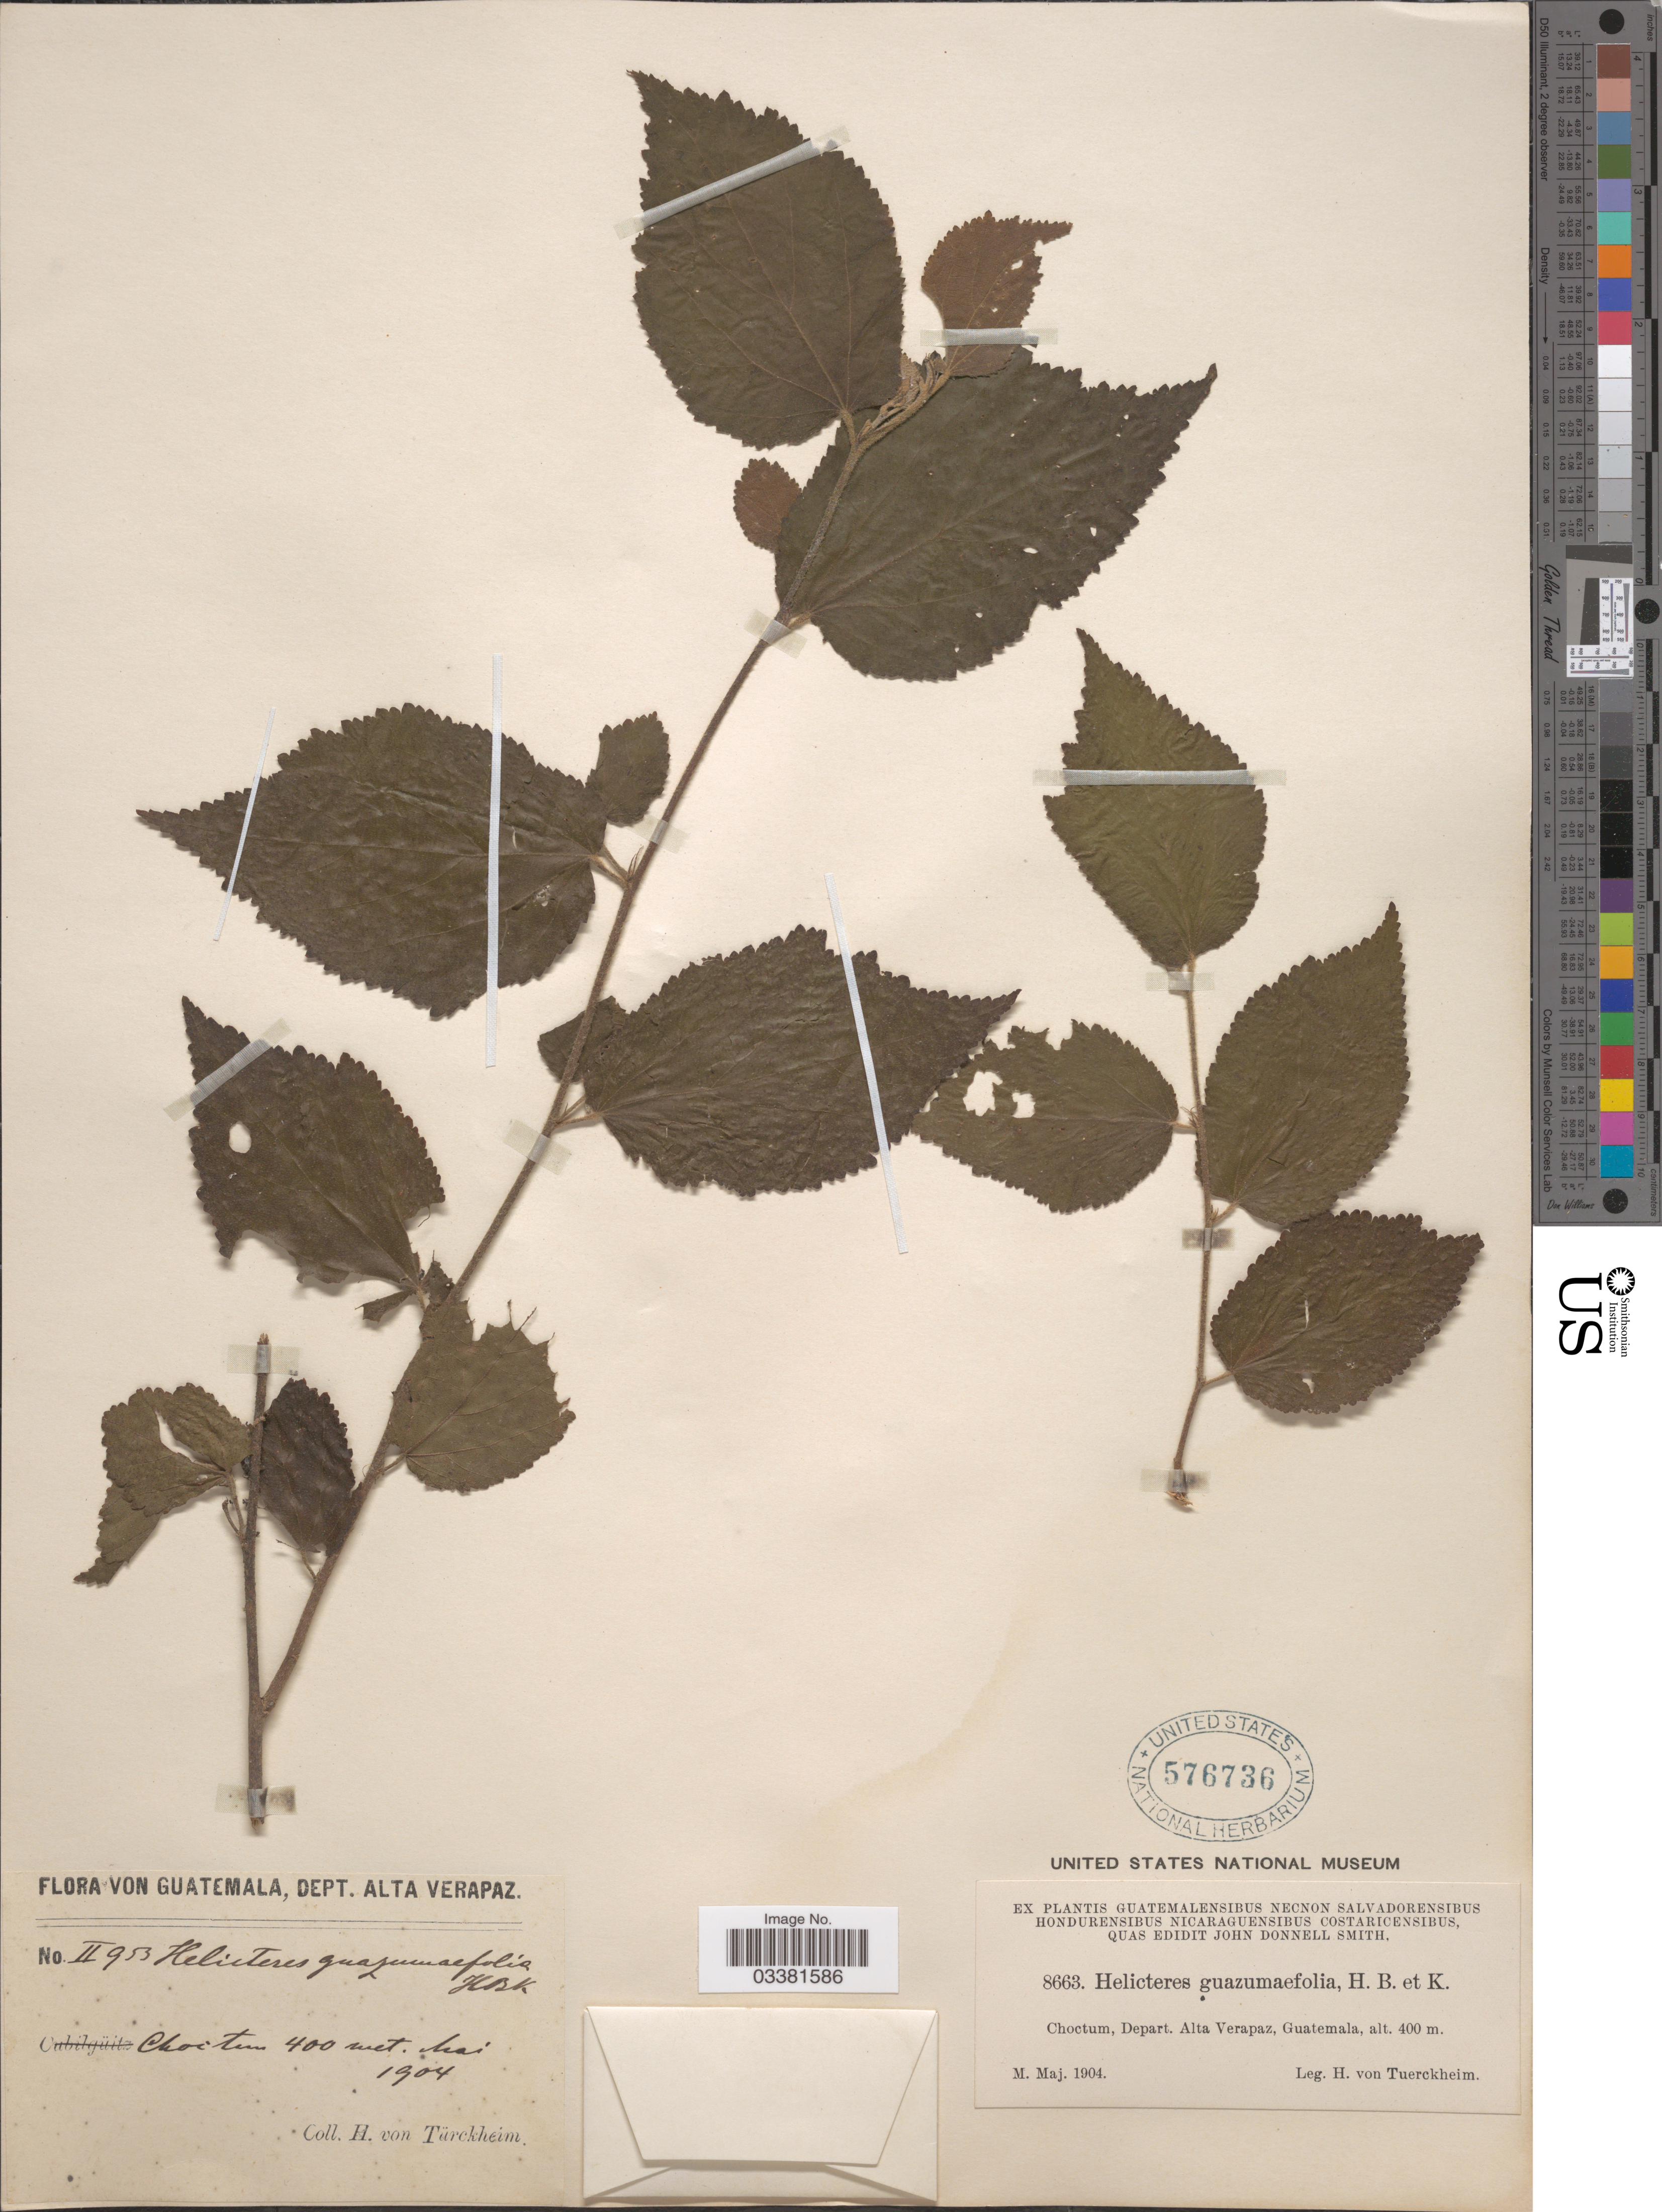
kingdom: Plantae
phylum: Tracheophyta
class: Magnoliopsida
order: Malvales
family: Malvaceae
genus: Helicteres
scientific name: Helicteres guazumifolia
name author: Kunth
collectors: H. von Türckheim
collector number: II 953/ 8663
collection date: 1904-05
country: Guatemala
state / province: Alta Verapaz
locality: Choctum, Depart. Alta Verapaz.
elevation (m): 400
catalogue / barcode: US 576736